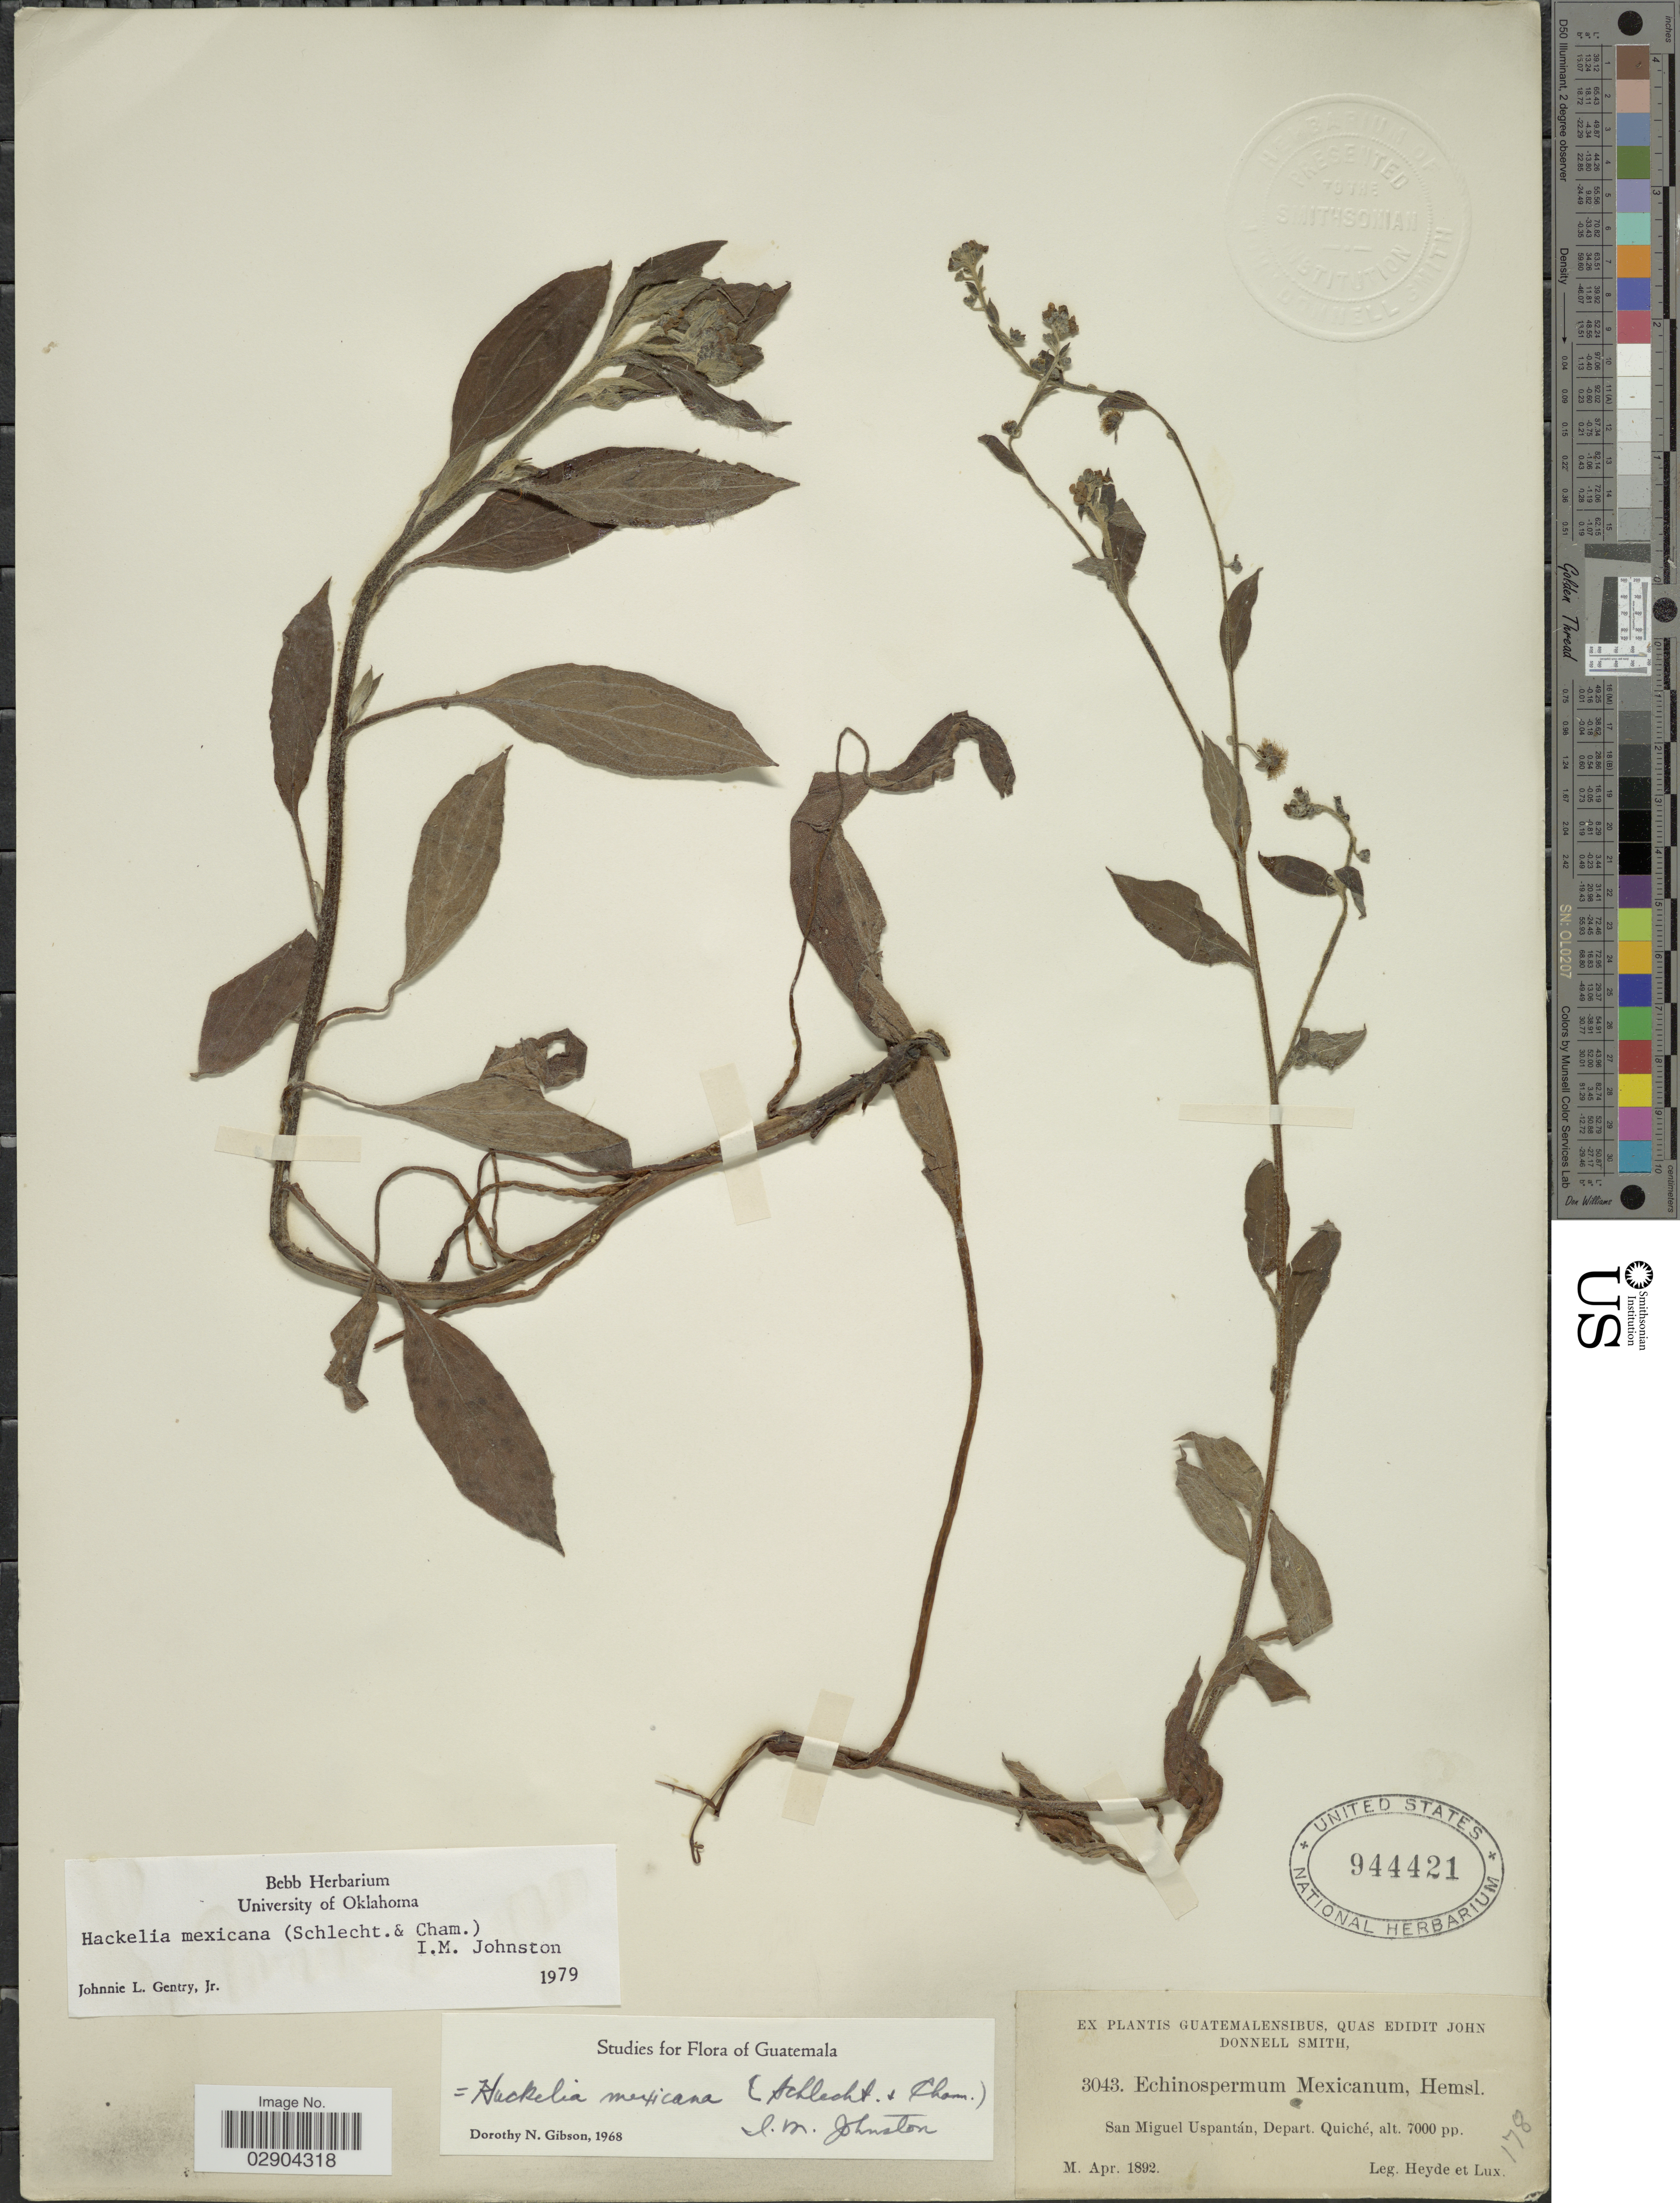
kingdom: Plantae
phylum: Tracheophyta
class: Magnoliopsida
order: Boraginales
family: Boraginaceae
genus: Hackelia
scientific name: Hackelia mexicana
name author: (Schltdl. & Cham.) I.M. Johnst.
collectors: Heyde & Lux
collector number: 3043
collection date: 1892-04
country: Guatemala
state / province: El Quiché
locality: San Miguel Uspantán, Depart. Quiché.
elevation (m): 2134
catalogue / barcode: US 944421